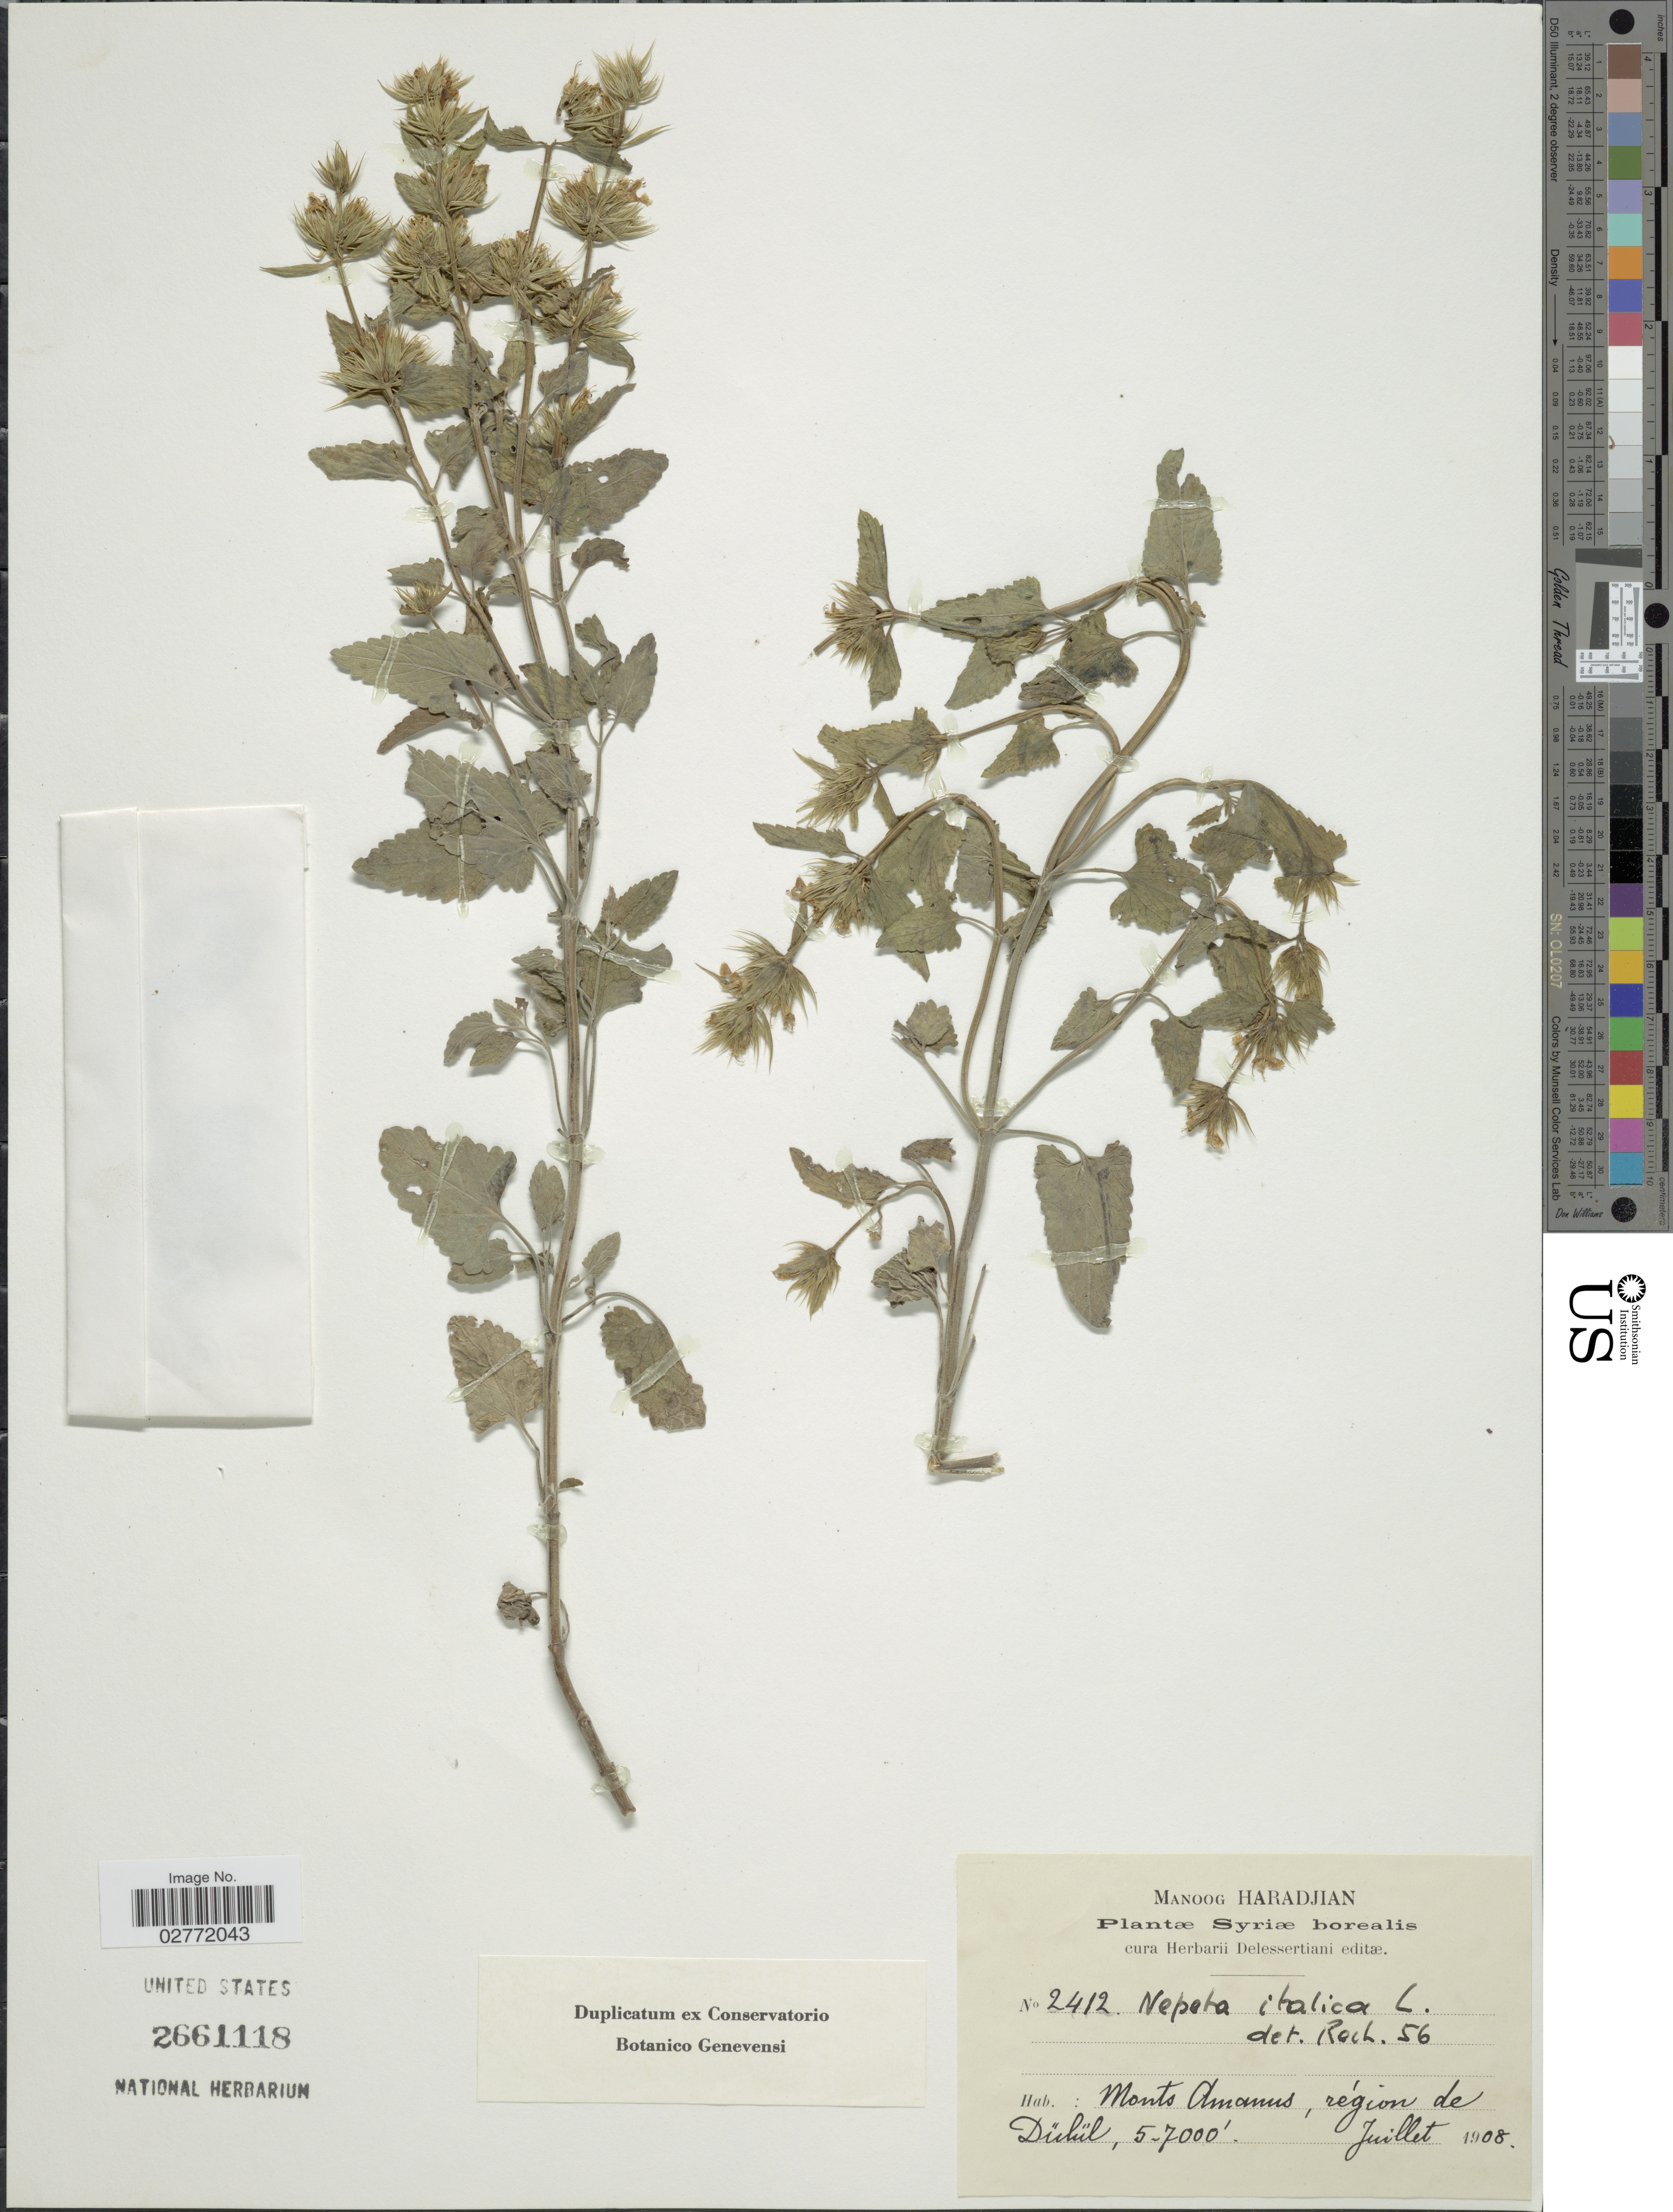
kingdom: Plantae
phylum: Tracheophyta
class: Magnoliopsida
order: Lamiales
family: Lamiaceae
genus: Nepeta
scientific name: Nepeta italica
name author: L.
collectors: M. Haradjian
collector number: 2412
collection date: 1908-07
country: Syria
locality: Syriæ borealis. Monts Amanus, région de Dühül.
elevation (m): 1524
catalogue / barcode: US 2661118